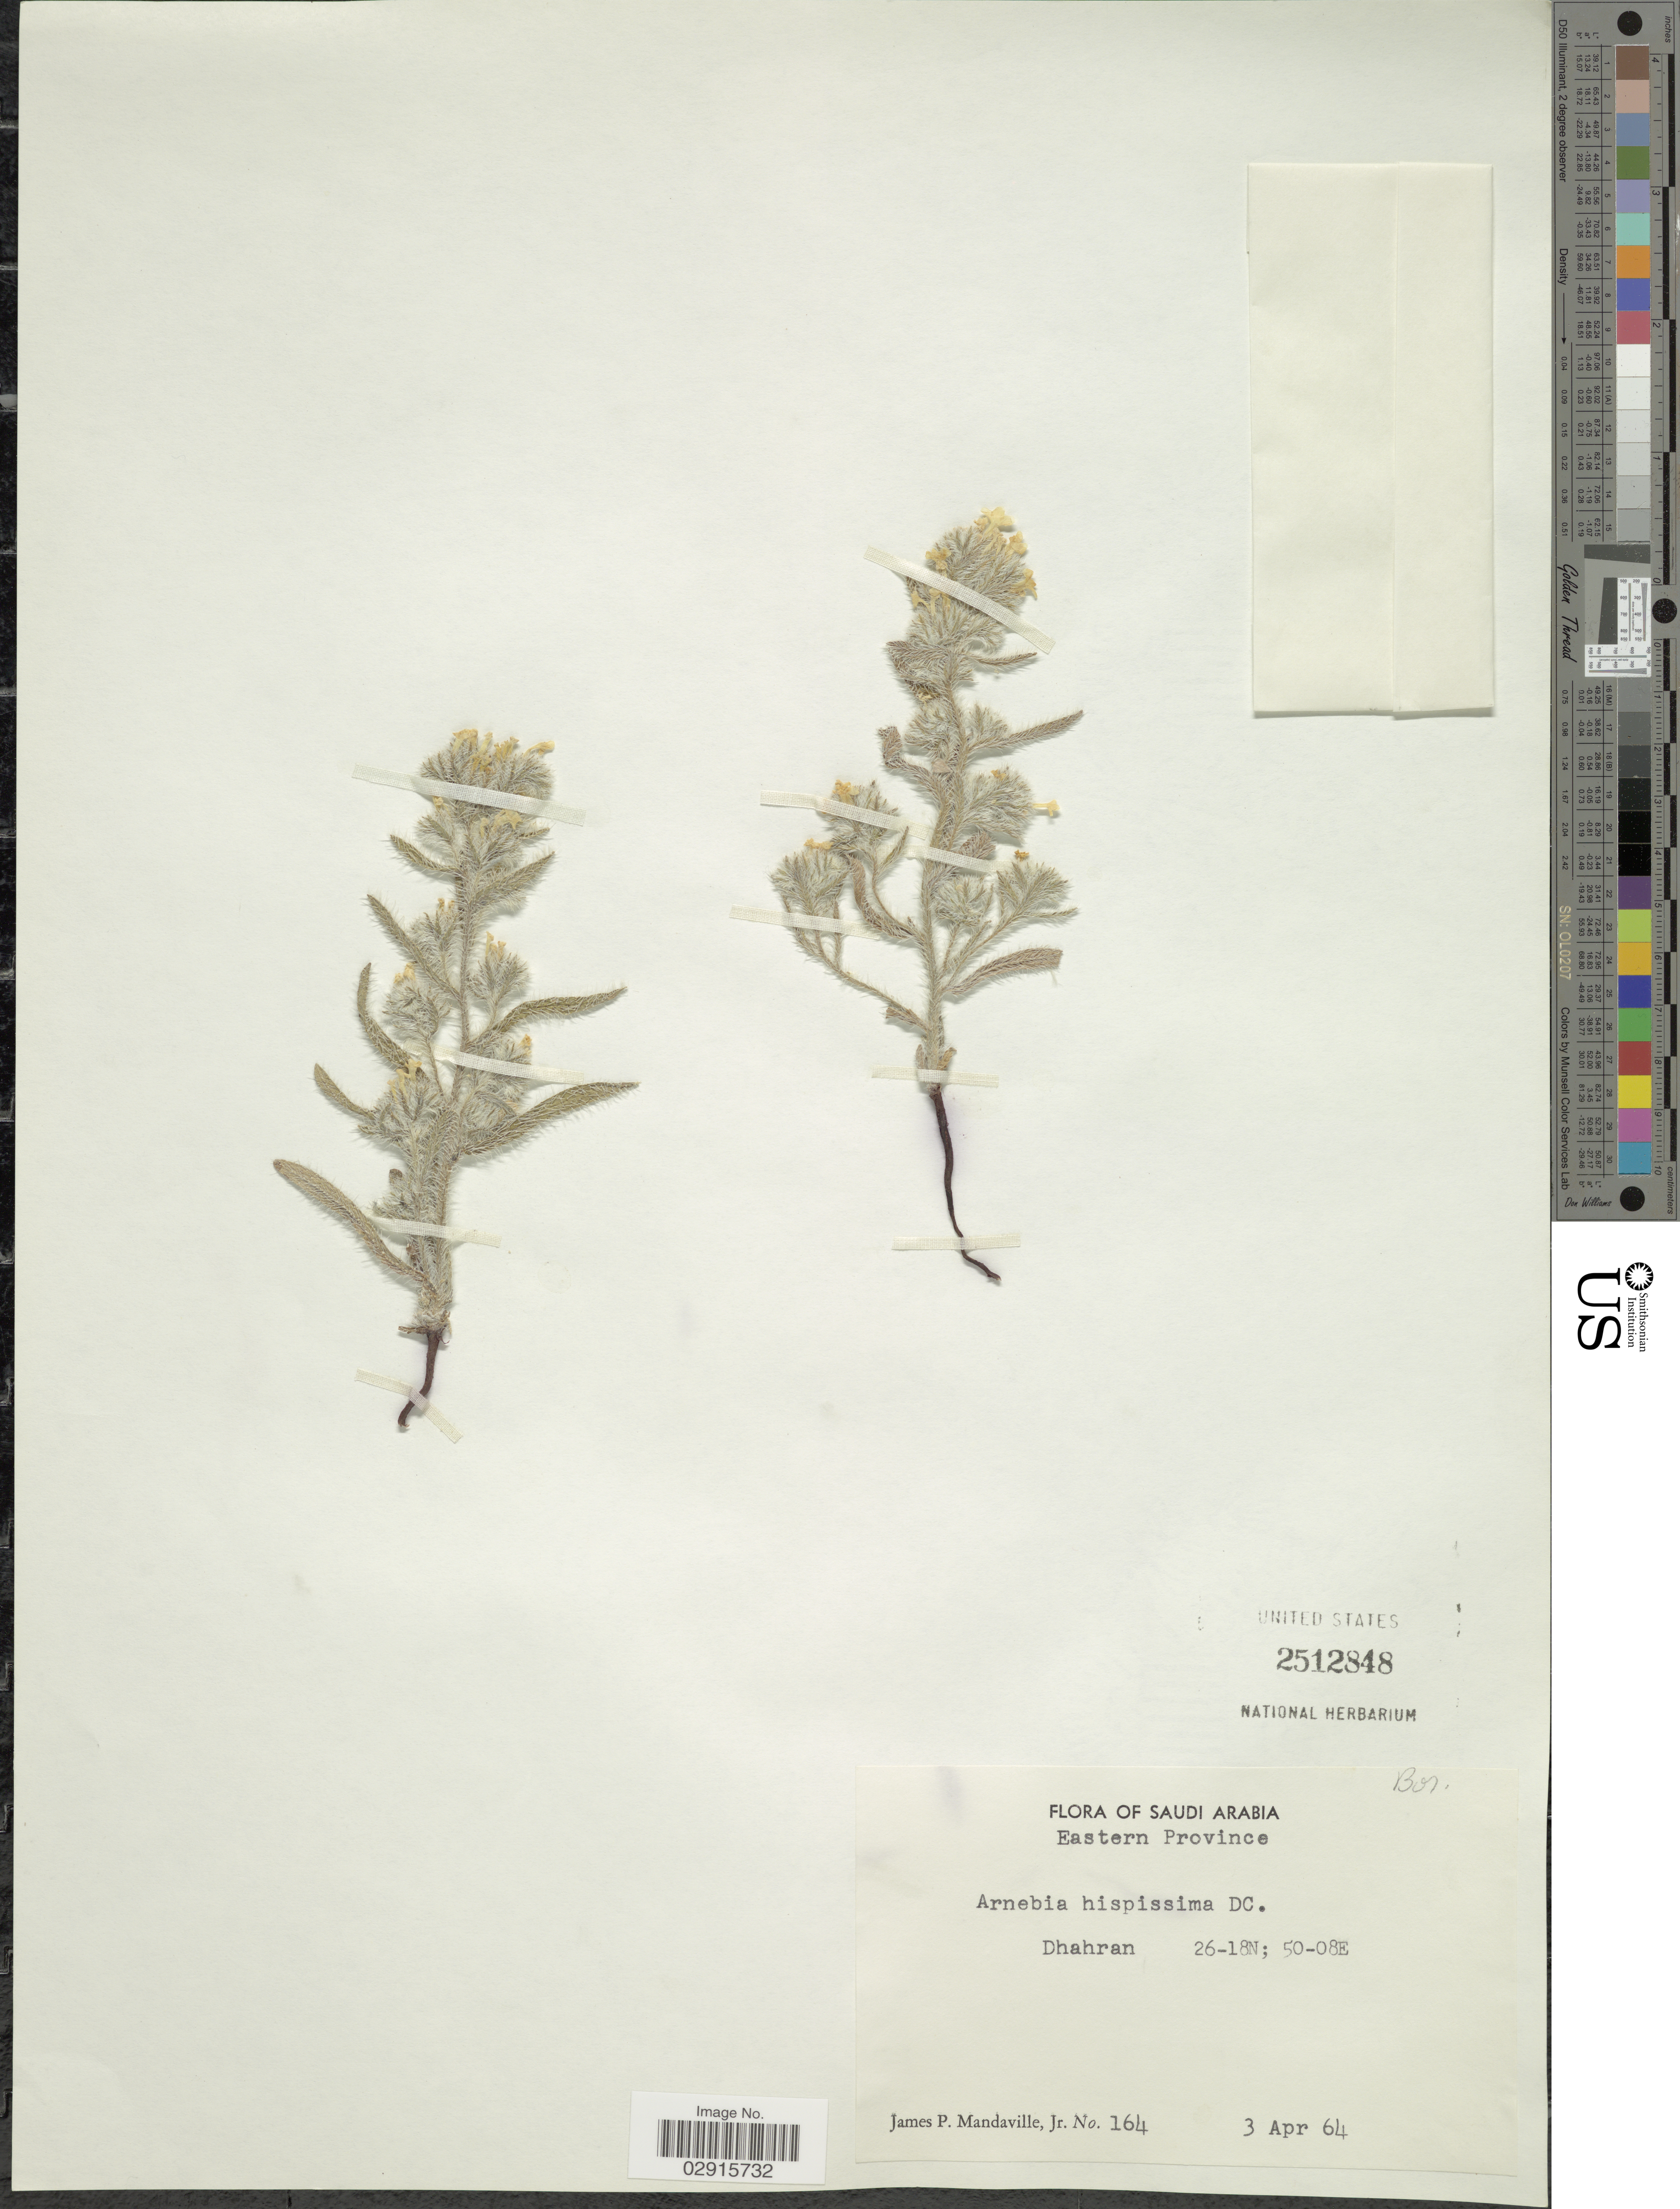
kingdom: Plantae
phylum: Tracheophyta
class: Magnoliopsida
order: Boraginales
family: Boraginaceae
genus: Arnebia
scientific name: Arnebia hispidissima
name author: (Lehm.) A. DC.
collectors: J. Mandaville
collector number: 164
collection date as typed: Transcribed d/m/y: 3/4/64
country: Saudi Arabia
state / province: Ash Sharqiyah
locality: Eastern Province. Dhahran.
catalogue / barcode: US 2512848